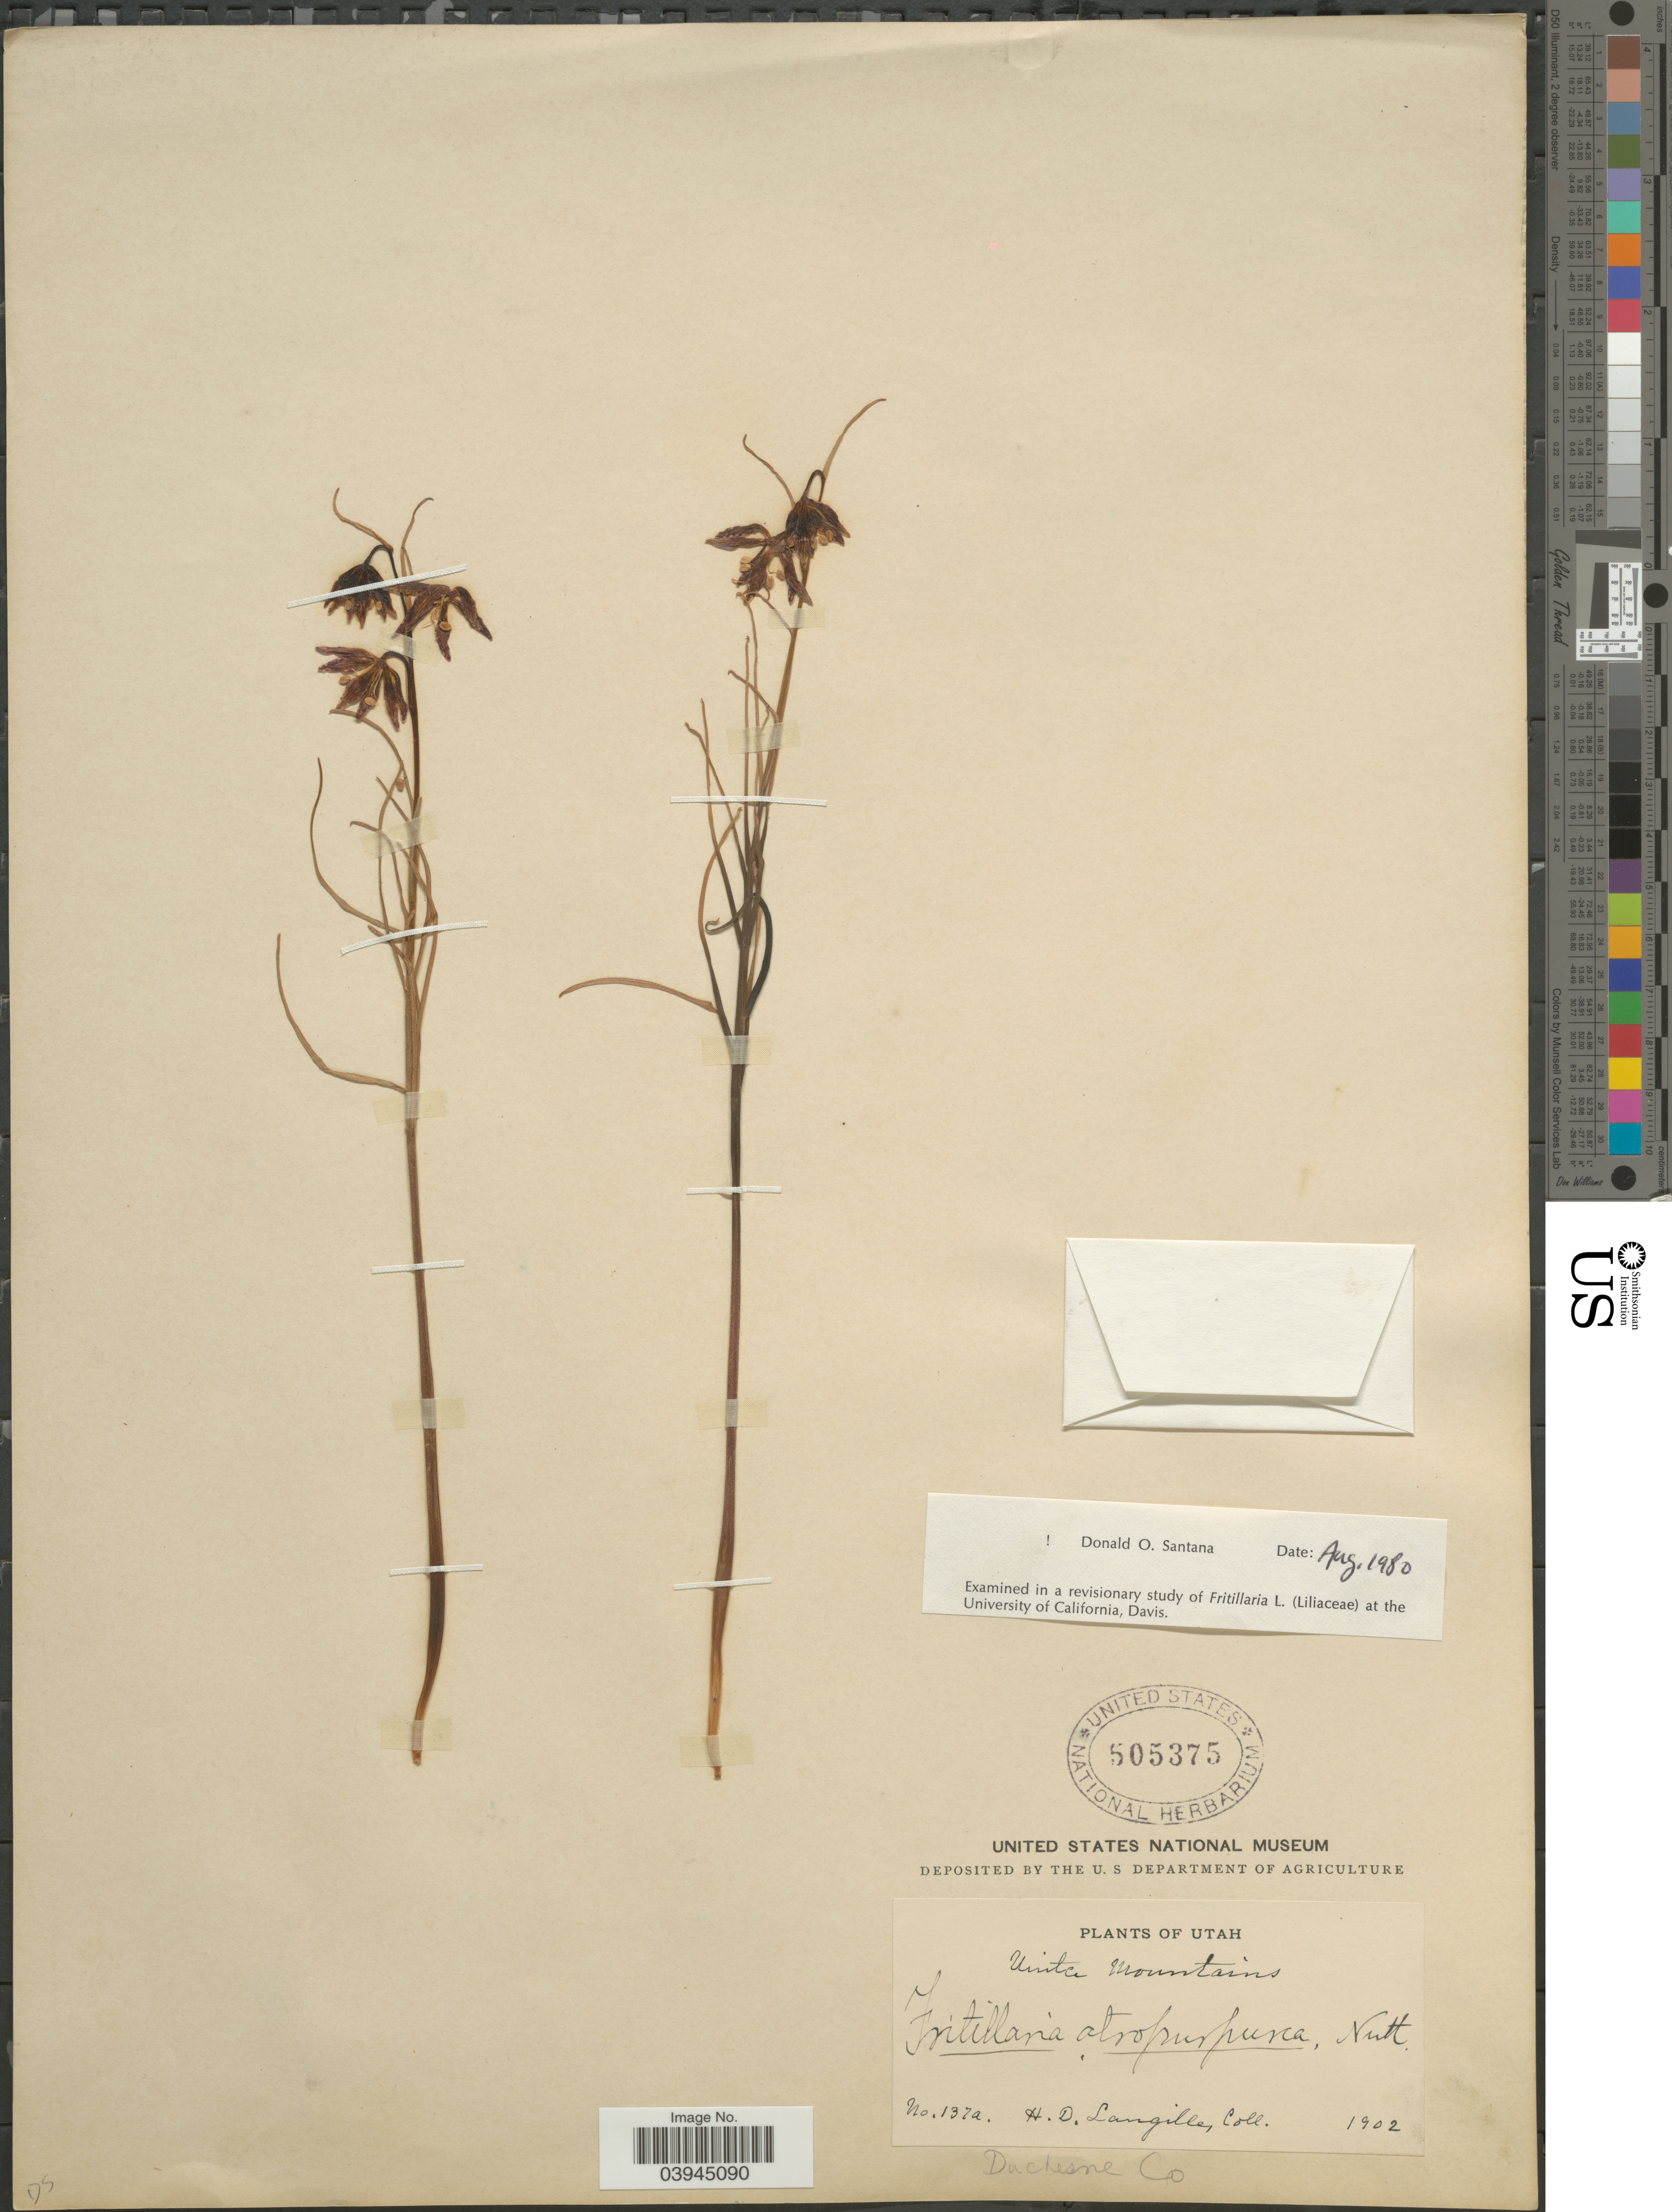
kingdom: Plantae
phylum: Tracheophyta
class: Liliopsida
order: Liliales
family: Liliaceae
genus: Fritillaria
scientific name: Fritillaria atropurpurea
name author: Nutt.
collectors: H. Langille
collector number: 137a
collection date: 1902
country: United States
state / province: Utah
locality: Uinta Mountains. Duchesne Co.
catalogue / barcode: US 505375